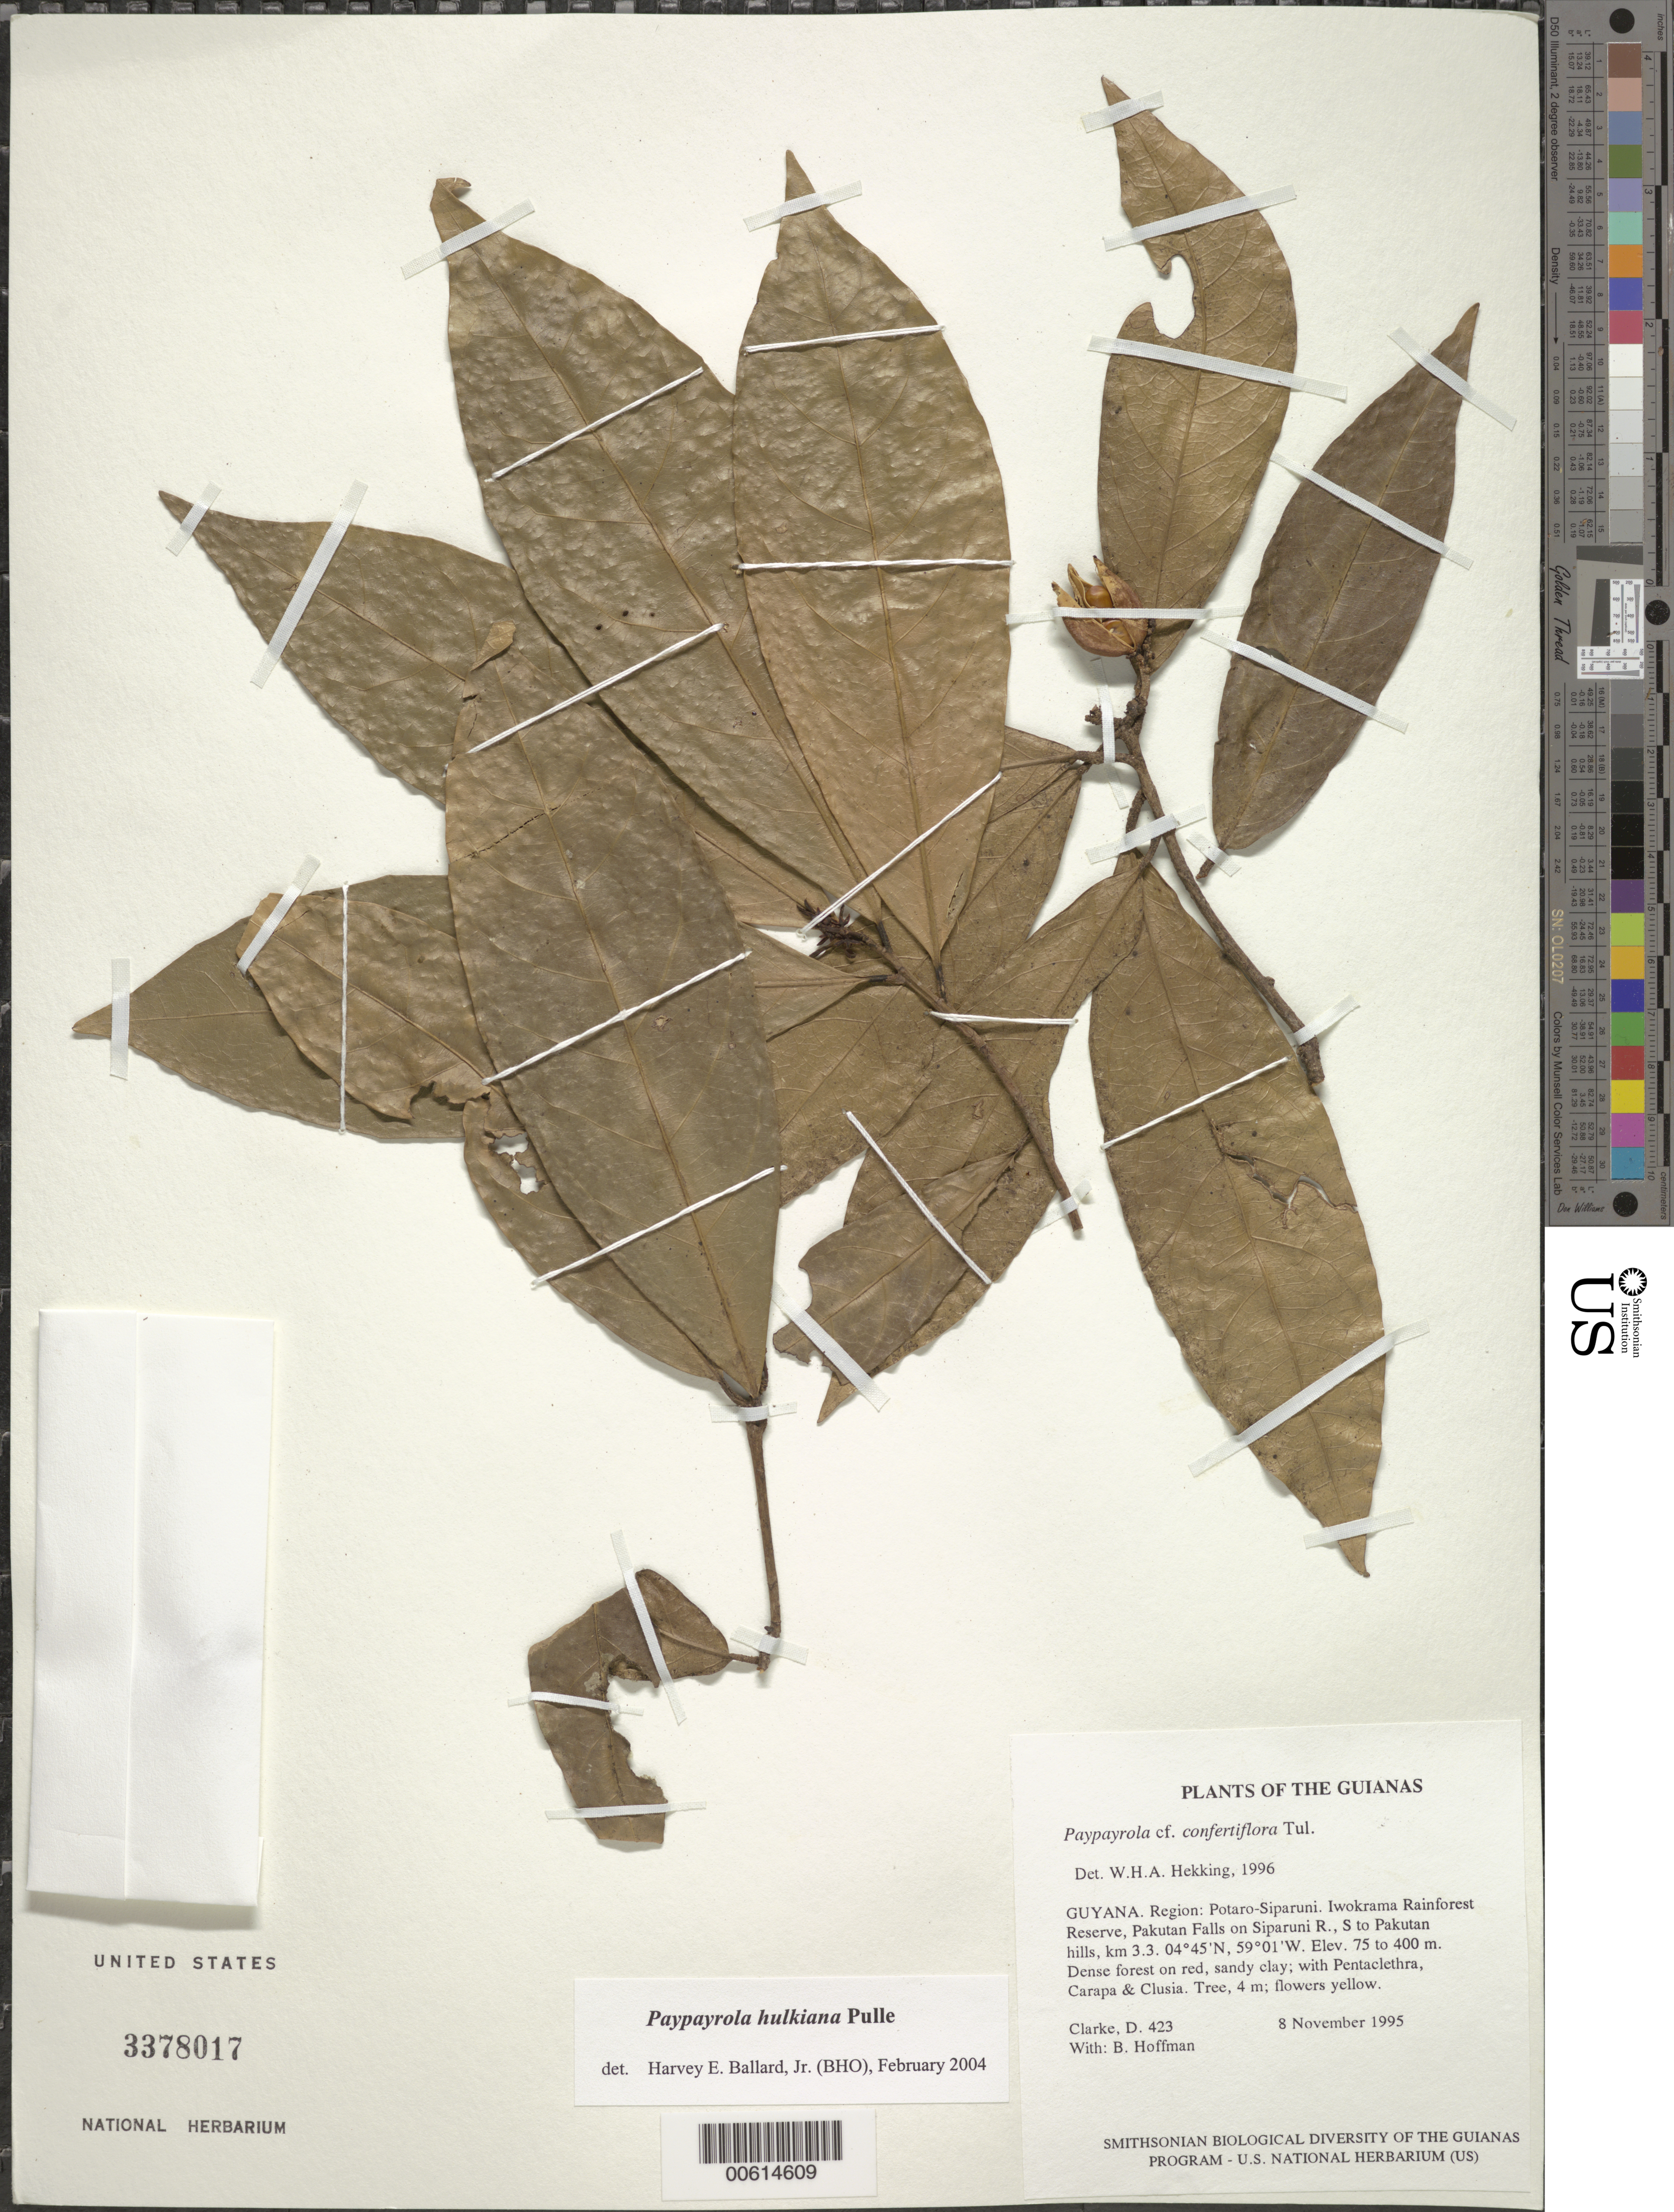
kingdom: Plantae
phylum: Tracheophyta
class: Magnoliopsida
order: Malpighiales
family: Violaceae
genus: Paypayrola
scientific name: Paypayrola hulkiana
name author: Pulle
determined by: Ballard, Harvey E.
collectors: H. D. Clarke & B. Hoffman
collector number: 423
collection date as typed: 8 November 1995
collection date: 1995-11-08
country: Guyana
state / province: Potaro-Siparuni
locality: Iwokrama Rainforest Reserve, Pakutau Falls on Siparuni R., S to Pakutau hills, km 3.3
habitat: Dense forest on red, sandy clay; with Pentaclethra, Carapa & Clusia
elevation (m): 75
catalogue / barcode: US 3378017